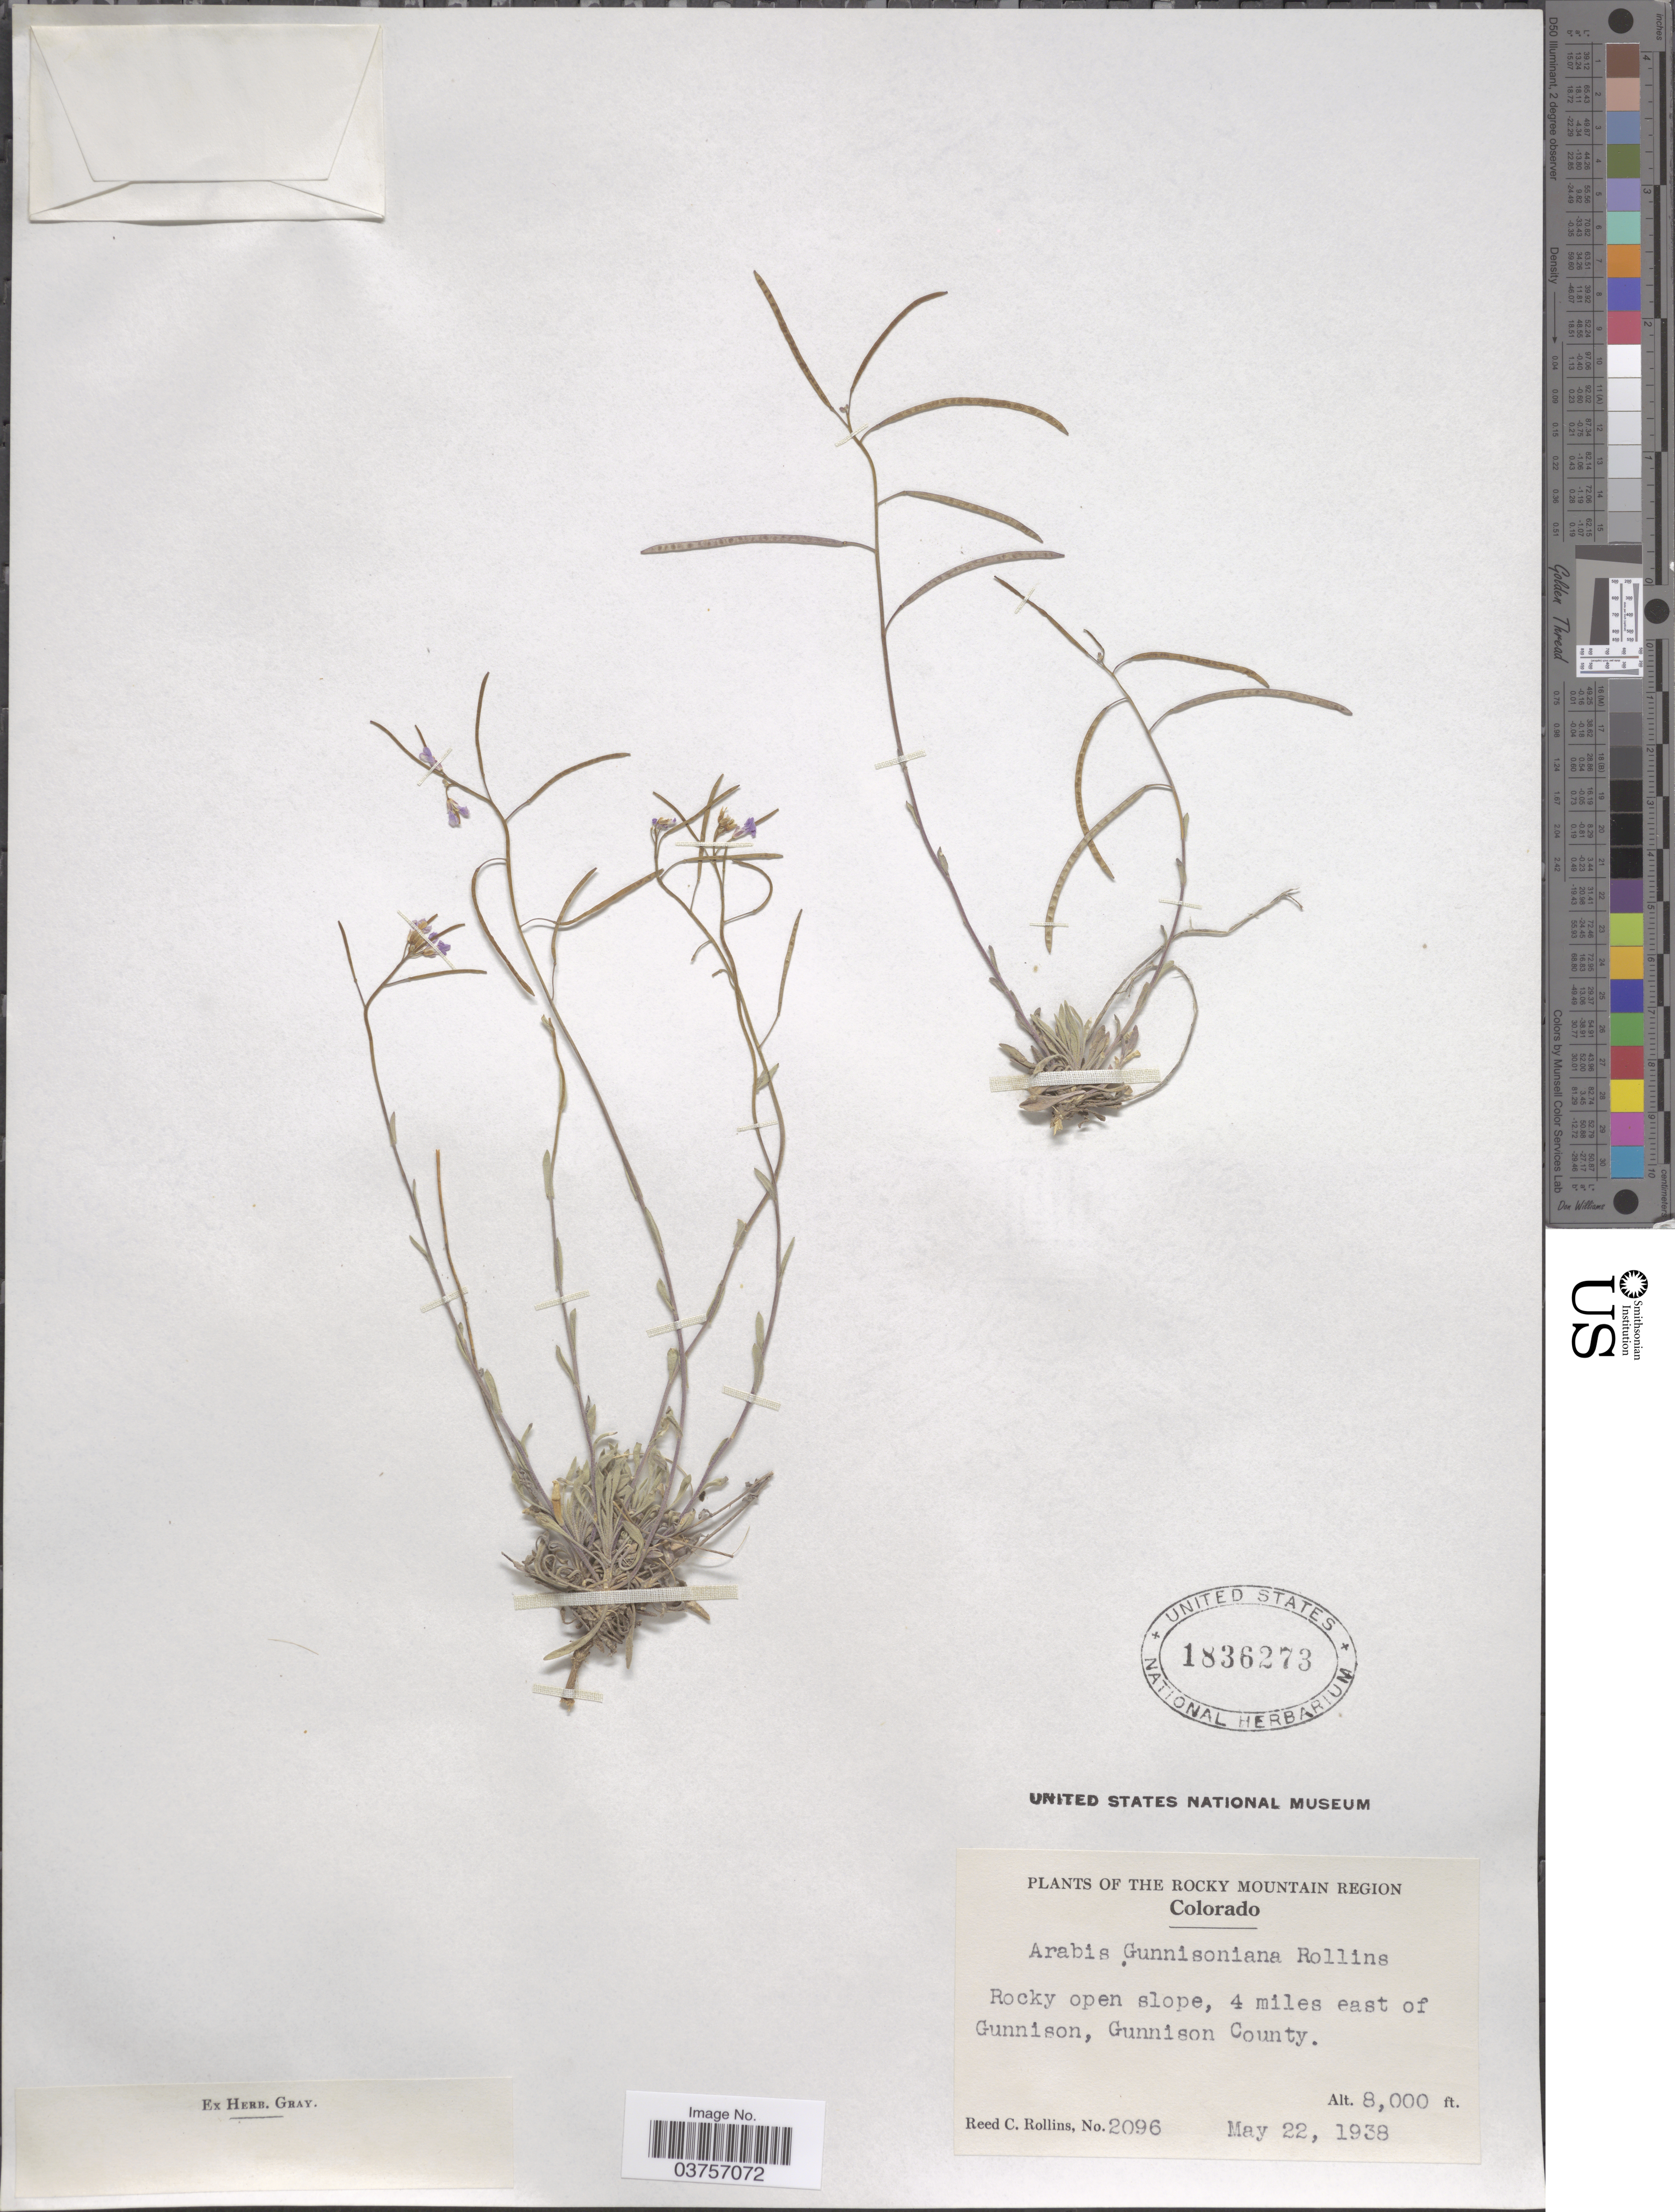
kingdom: Plantae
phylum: Tracheophyta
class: Magnoliopsida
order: Brassicales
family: Brassicaceae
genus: Arabis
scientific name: Arabis gunnisoniana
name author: Rollins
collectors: R. C. Rollins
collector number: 2096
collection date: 1938-05-22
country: United States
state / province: Colorado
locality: The Rocky Mountain Region. 4 miles east of Gunnison, Gunnison County.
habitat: rocky open slope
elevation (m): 2438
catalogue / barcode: US 1836273